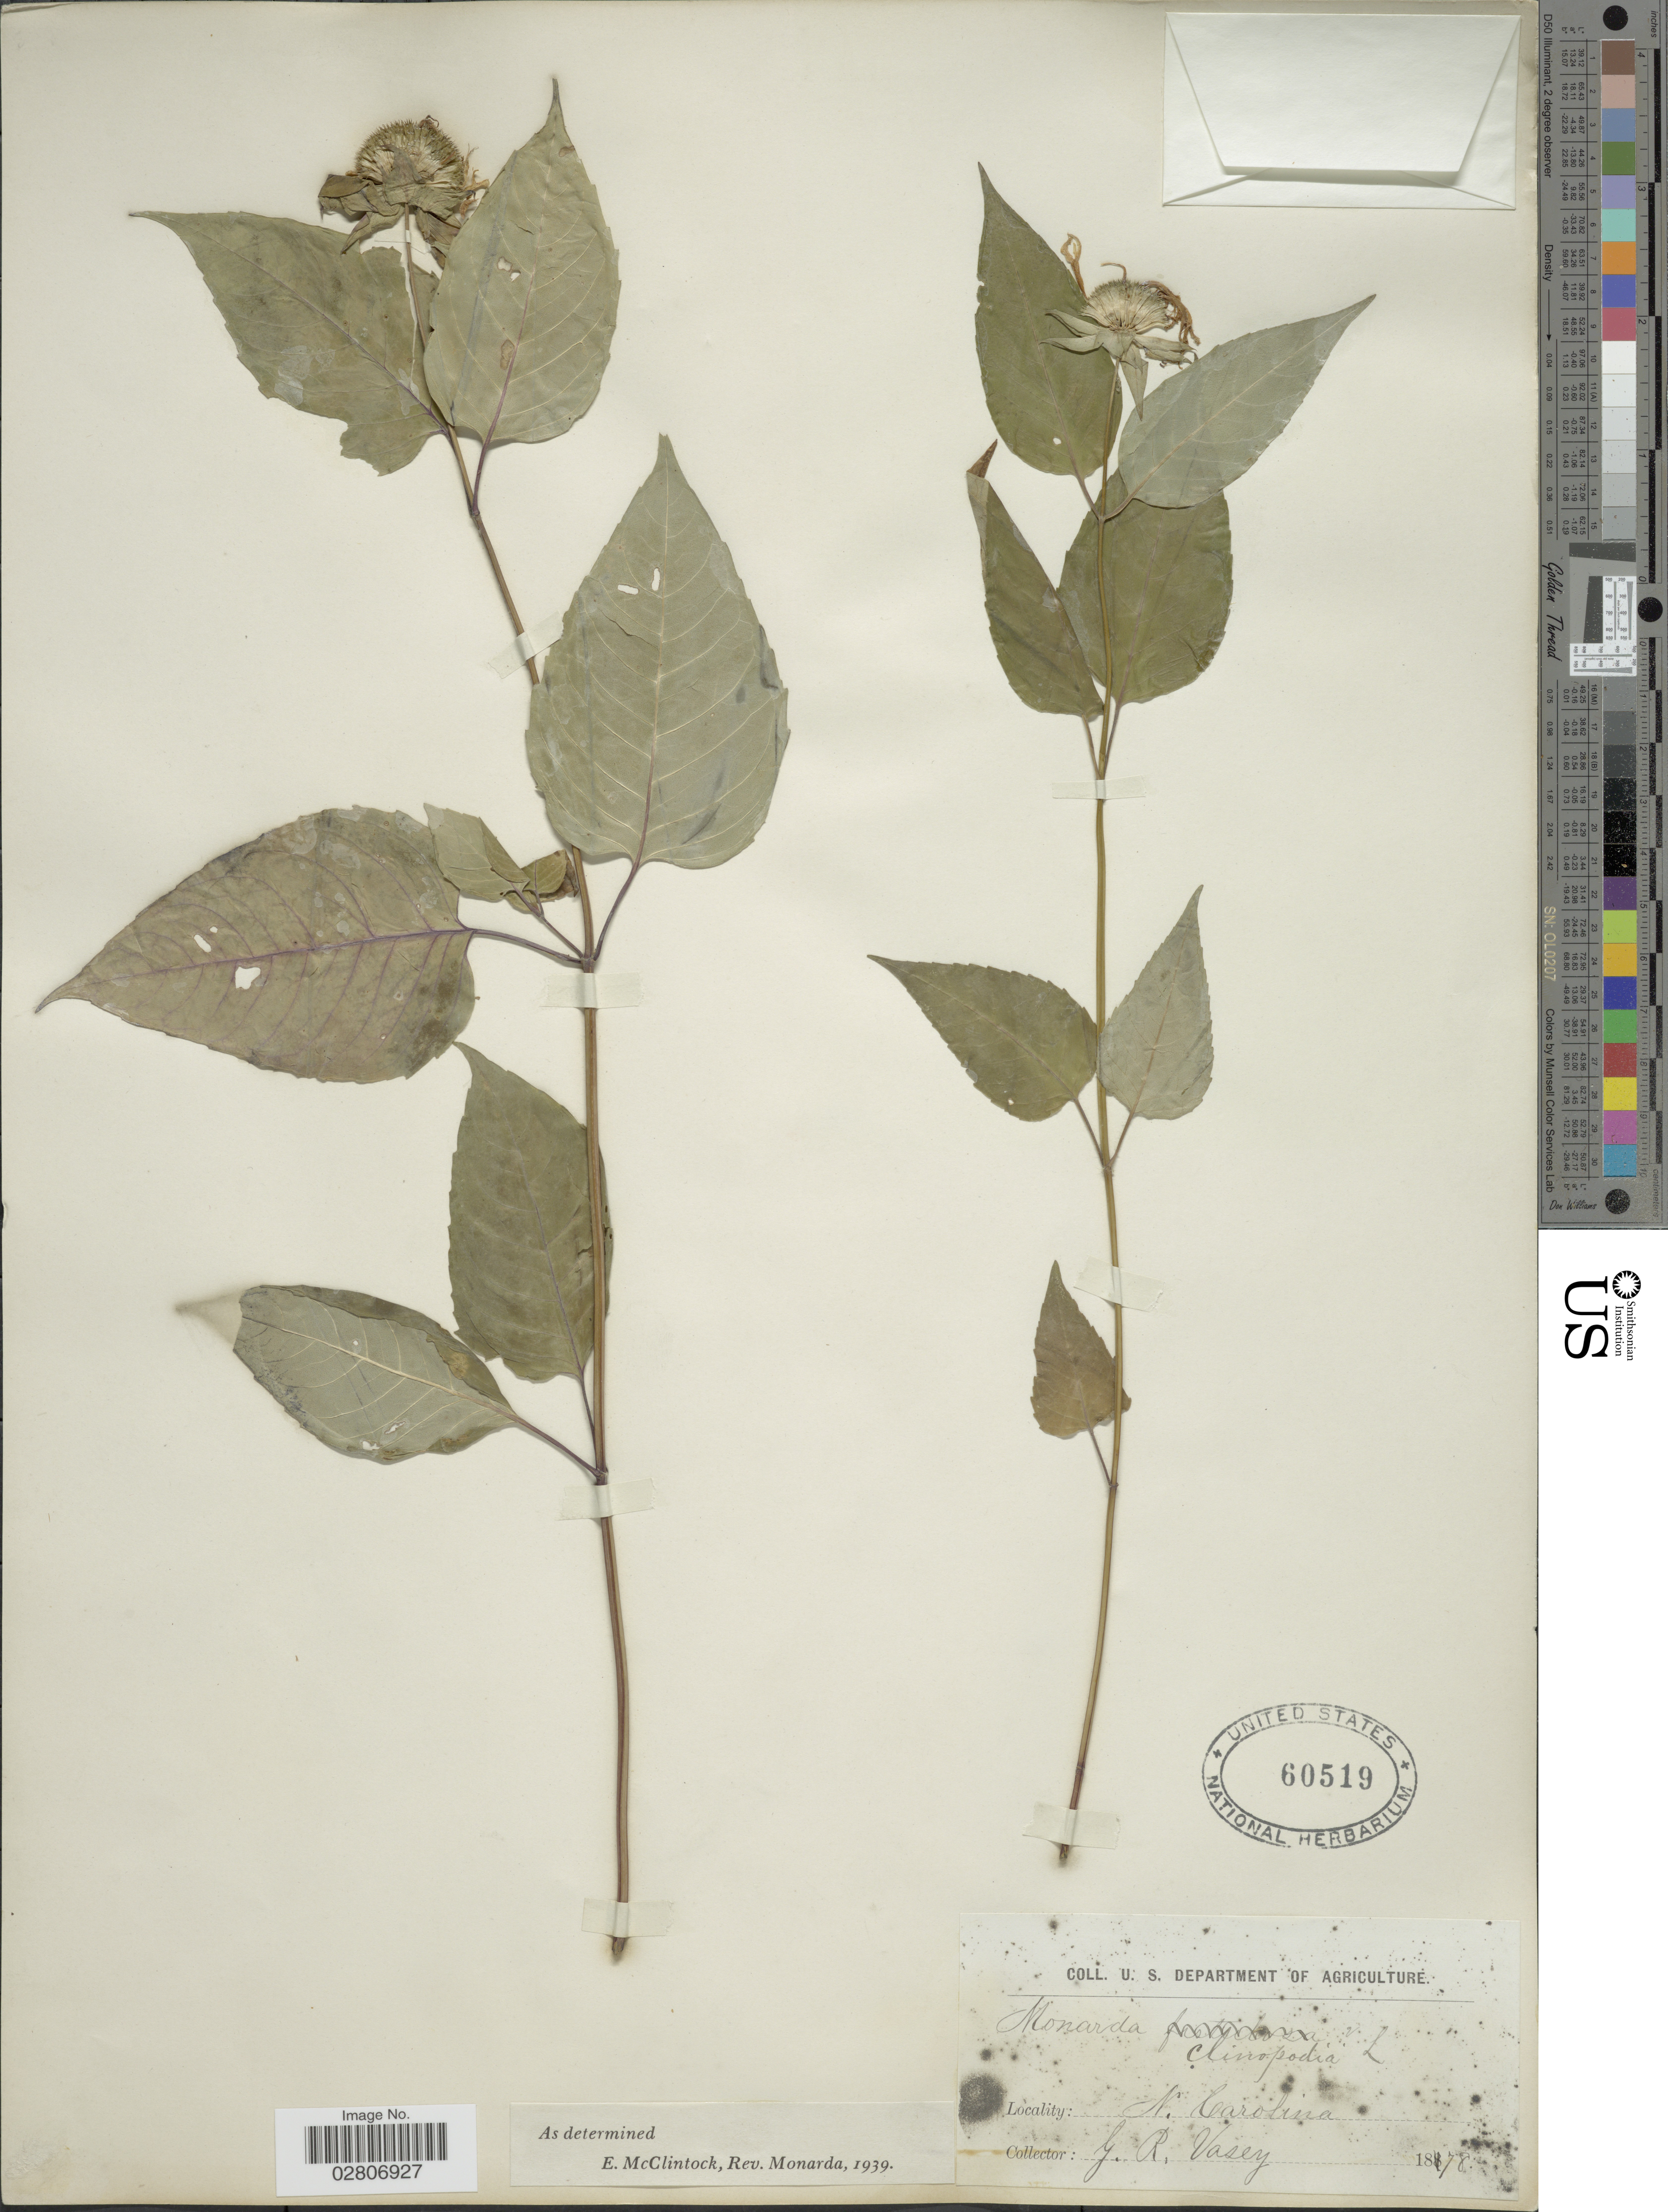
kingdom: Plantae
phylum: Tracheophyta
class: Magnoliopsida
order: Lamiales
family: Lamiaceae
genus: Monarda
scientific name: Monarda clinopodia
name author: L.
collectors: G. R. Vasey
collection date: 1878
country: United States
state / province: North Carolina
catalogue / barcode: US 60519